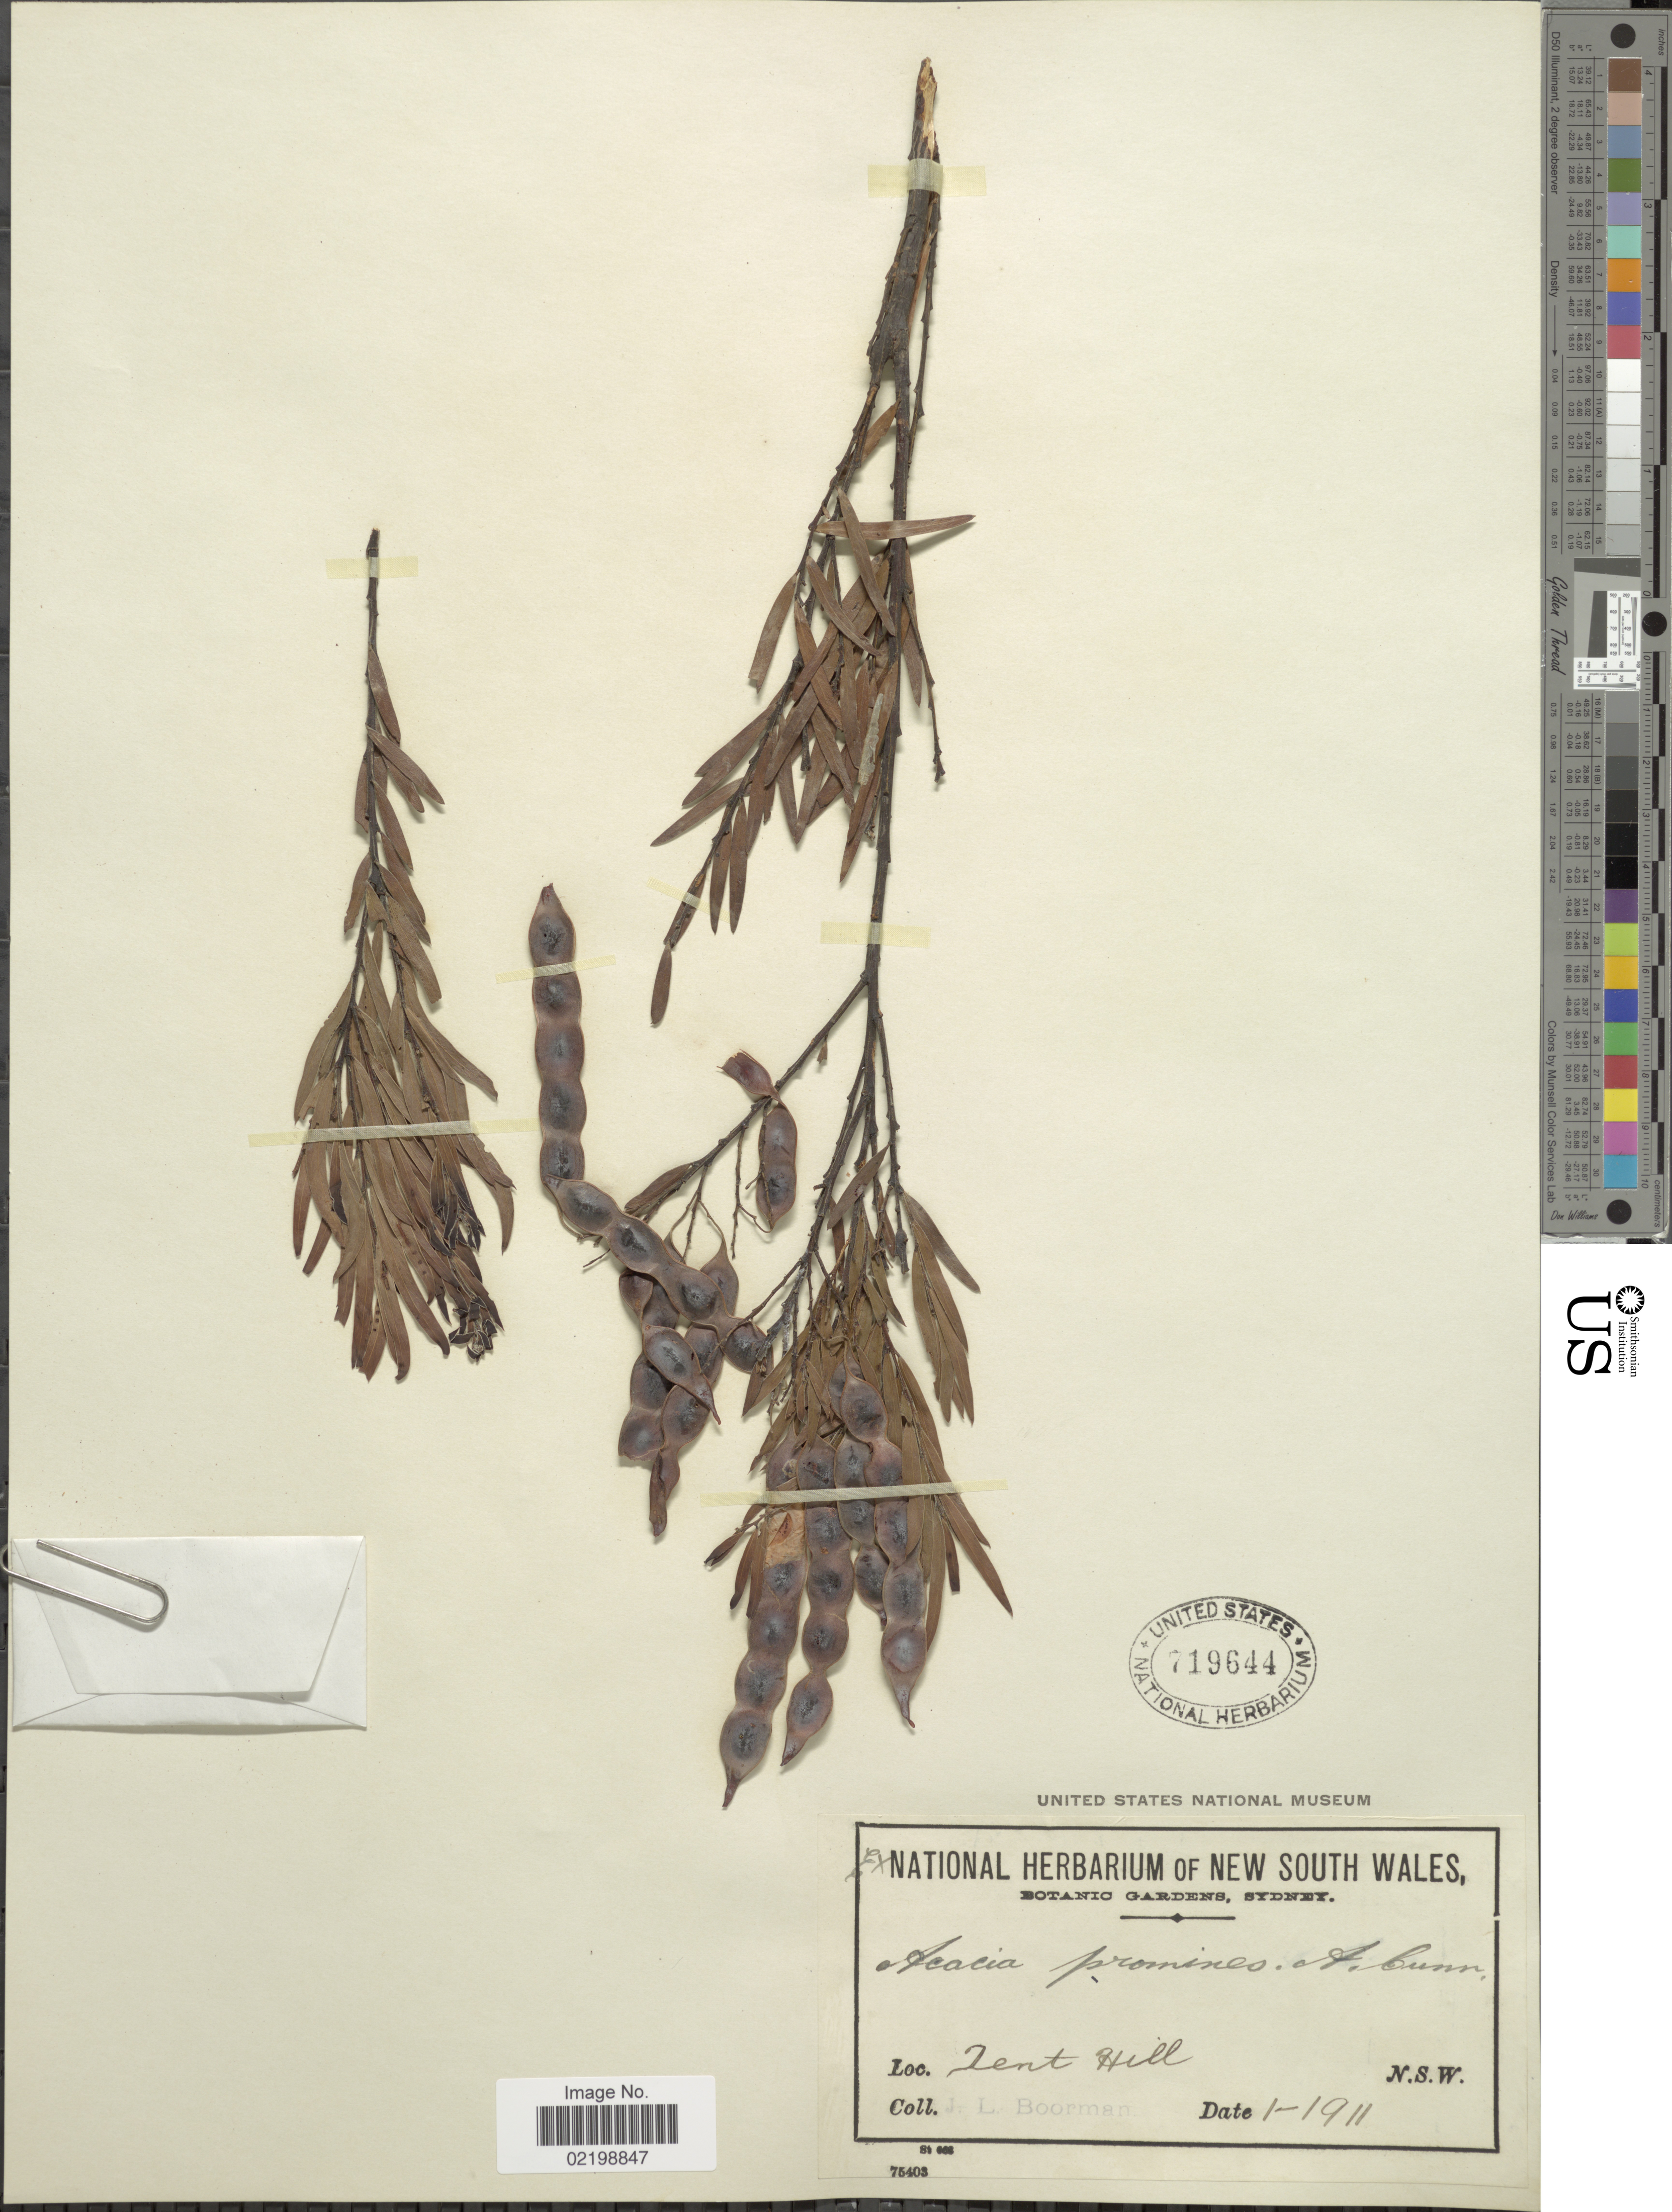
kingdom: Plantae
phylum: Tracheophyta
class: Magnoliopsida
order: Fabales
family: Fabaceae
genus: Acacia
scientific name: Acacia linifolia var. prominens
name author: (G. Don) C. Moore & Betche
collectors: J. Boorman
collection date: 1911-01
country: Australia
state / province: New South Wales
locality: Lent Hill, N.S.W.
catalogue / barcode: US 719644